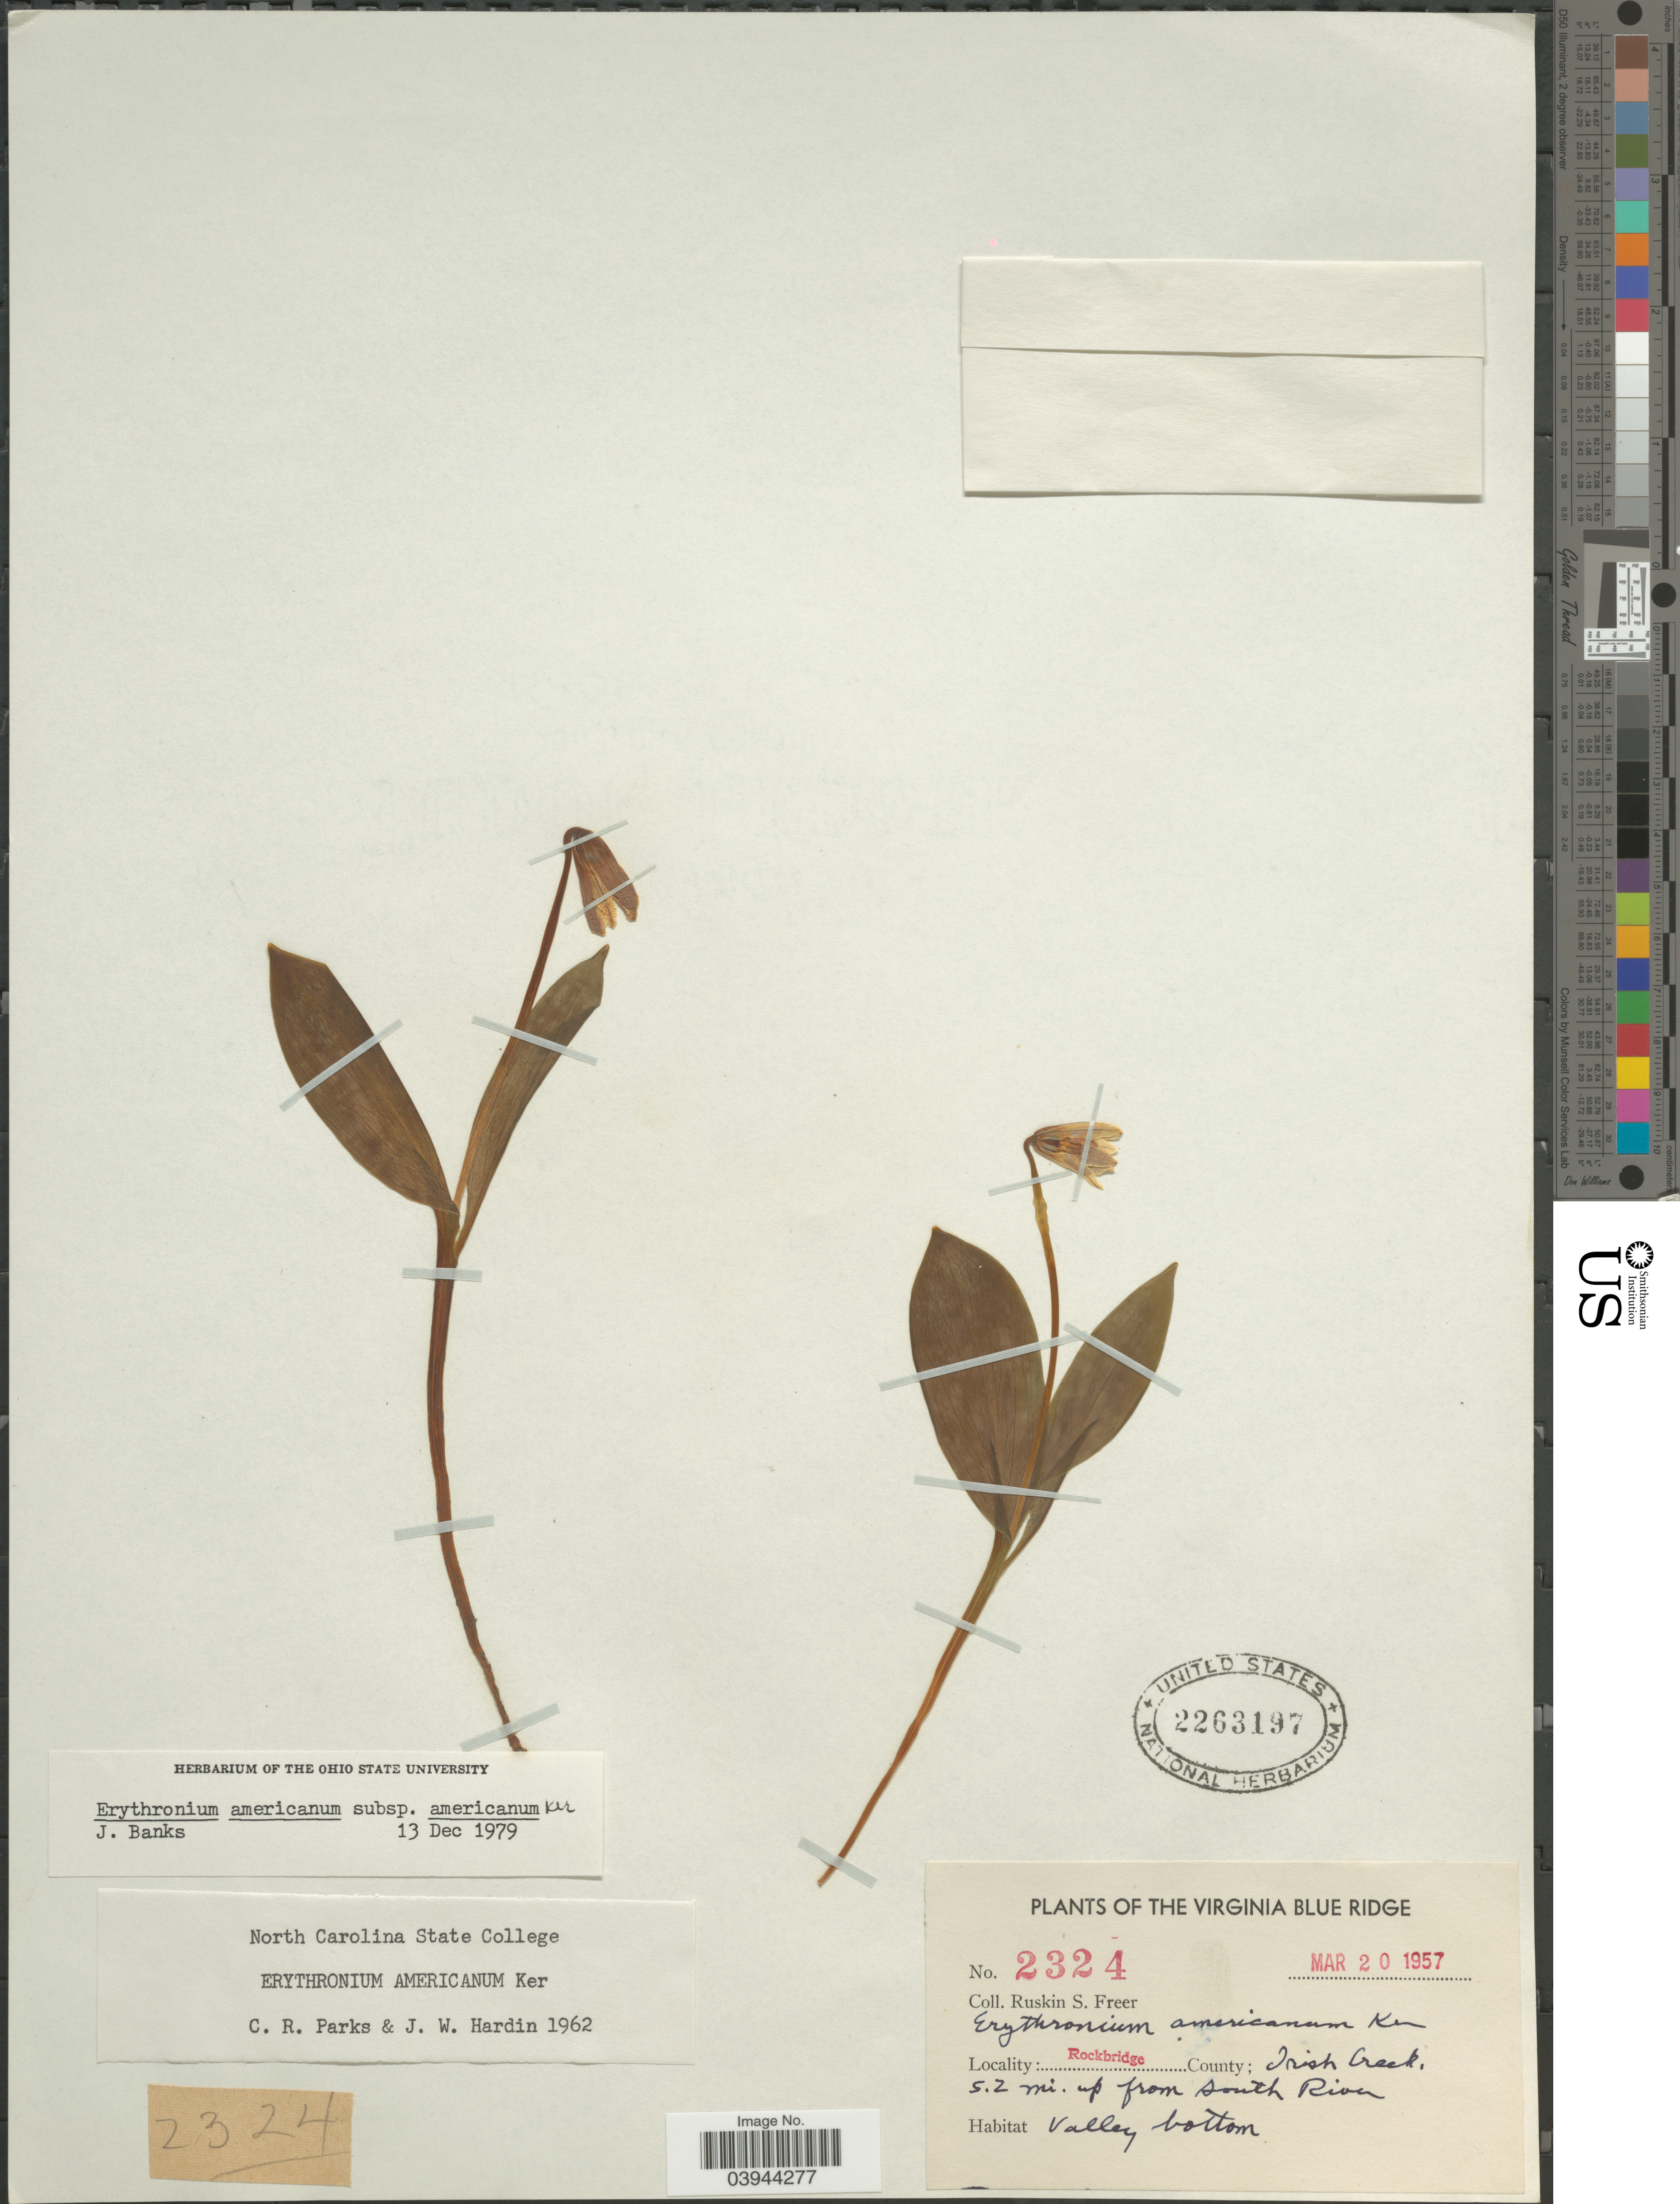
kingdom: Plantae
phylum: Tracheophyta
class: Liliopsida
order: Liliales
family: Liliaceae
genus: Erythronium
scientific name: Erythronium americanum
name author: Ker Gawl.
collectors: R. Freer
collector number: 2324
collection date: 1957-03-20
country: United States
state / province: Virginia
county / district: Rockbridge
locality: Virginia Blue Ridge. Rockbridge County: Irish Creek, 5.2 mi. up from South River.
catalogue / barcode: US 2263197